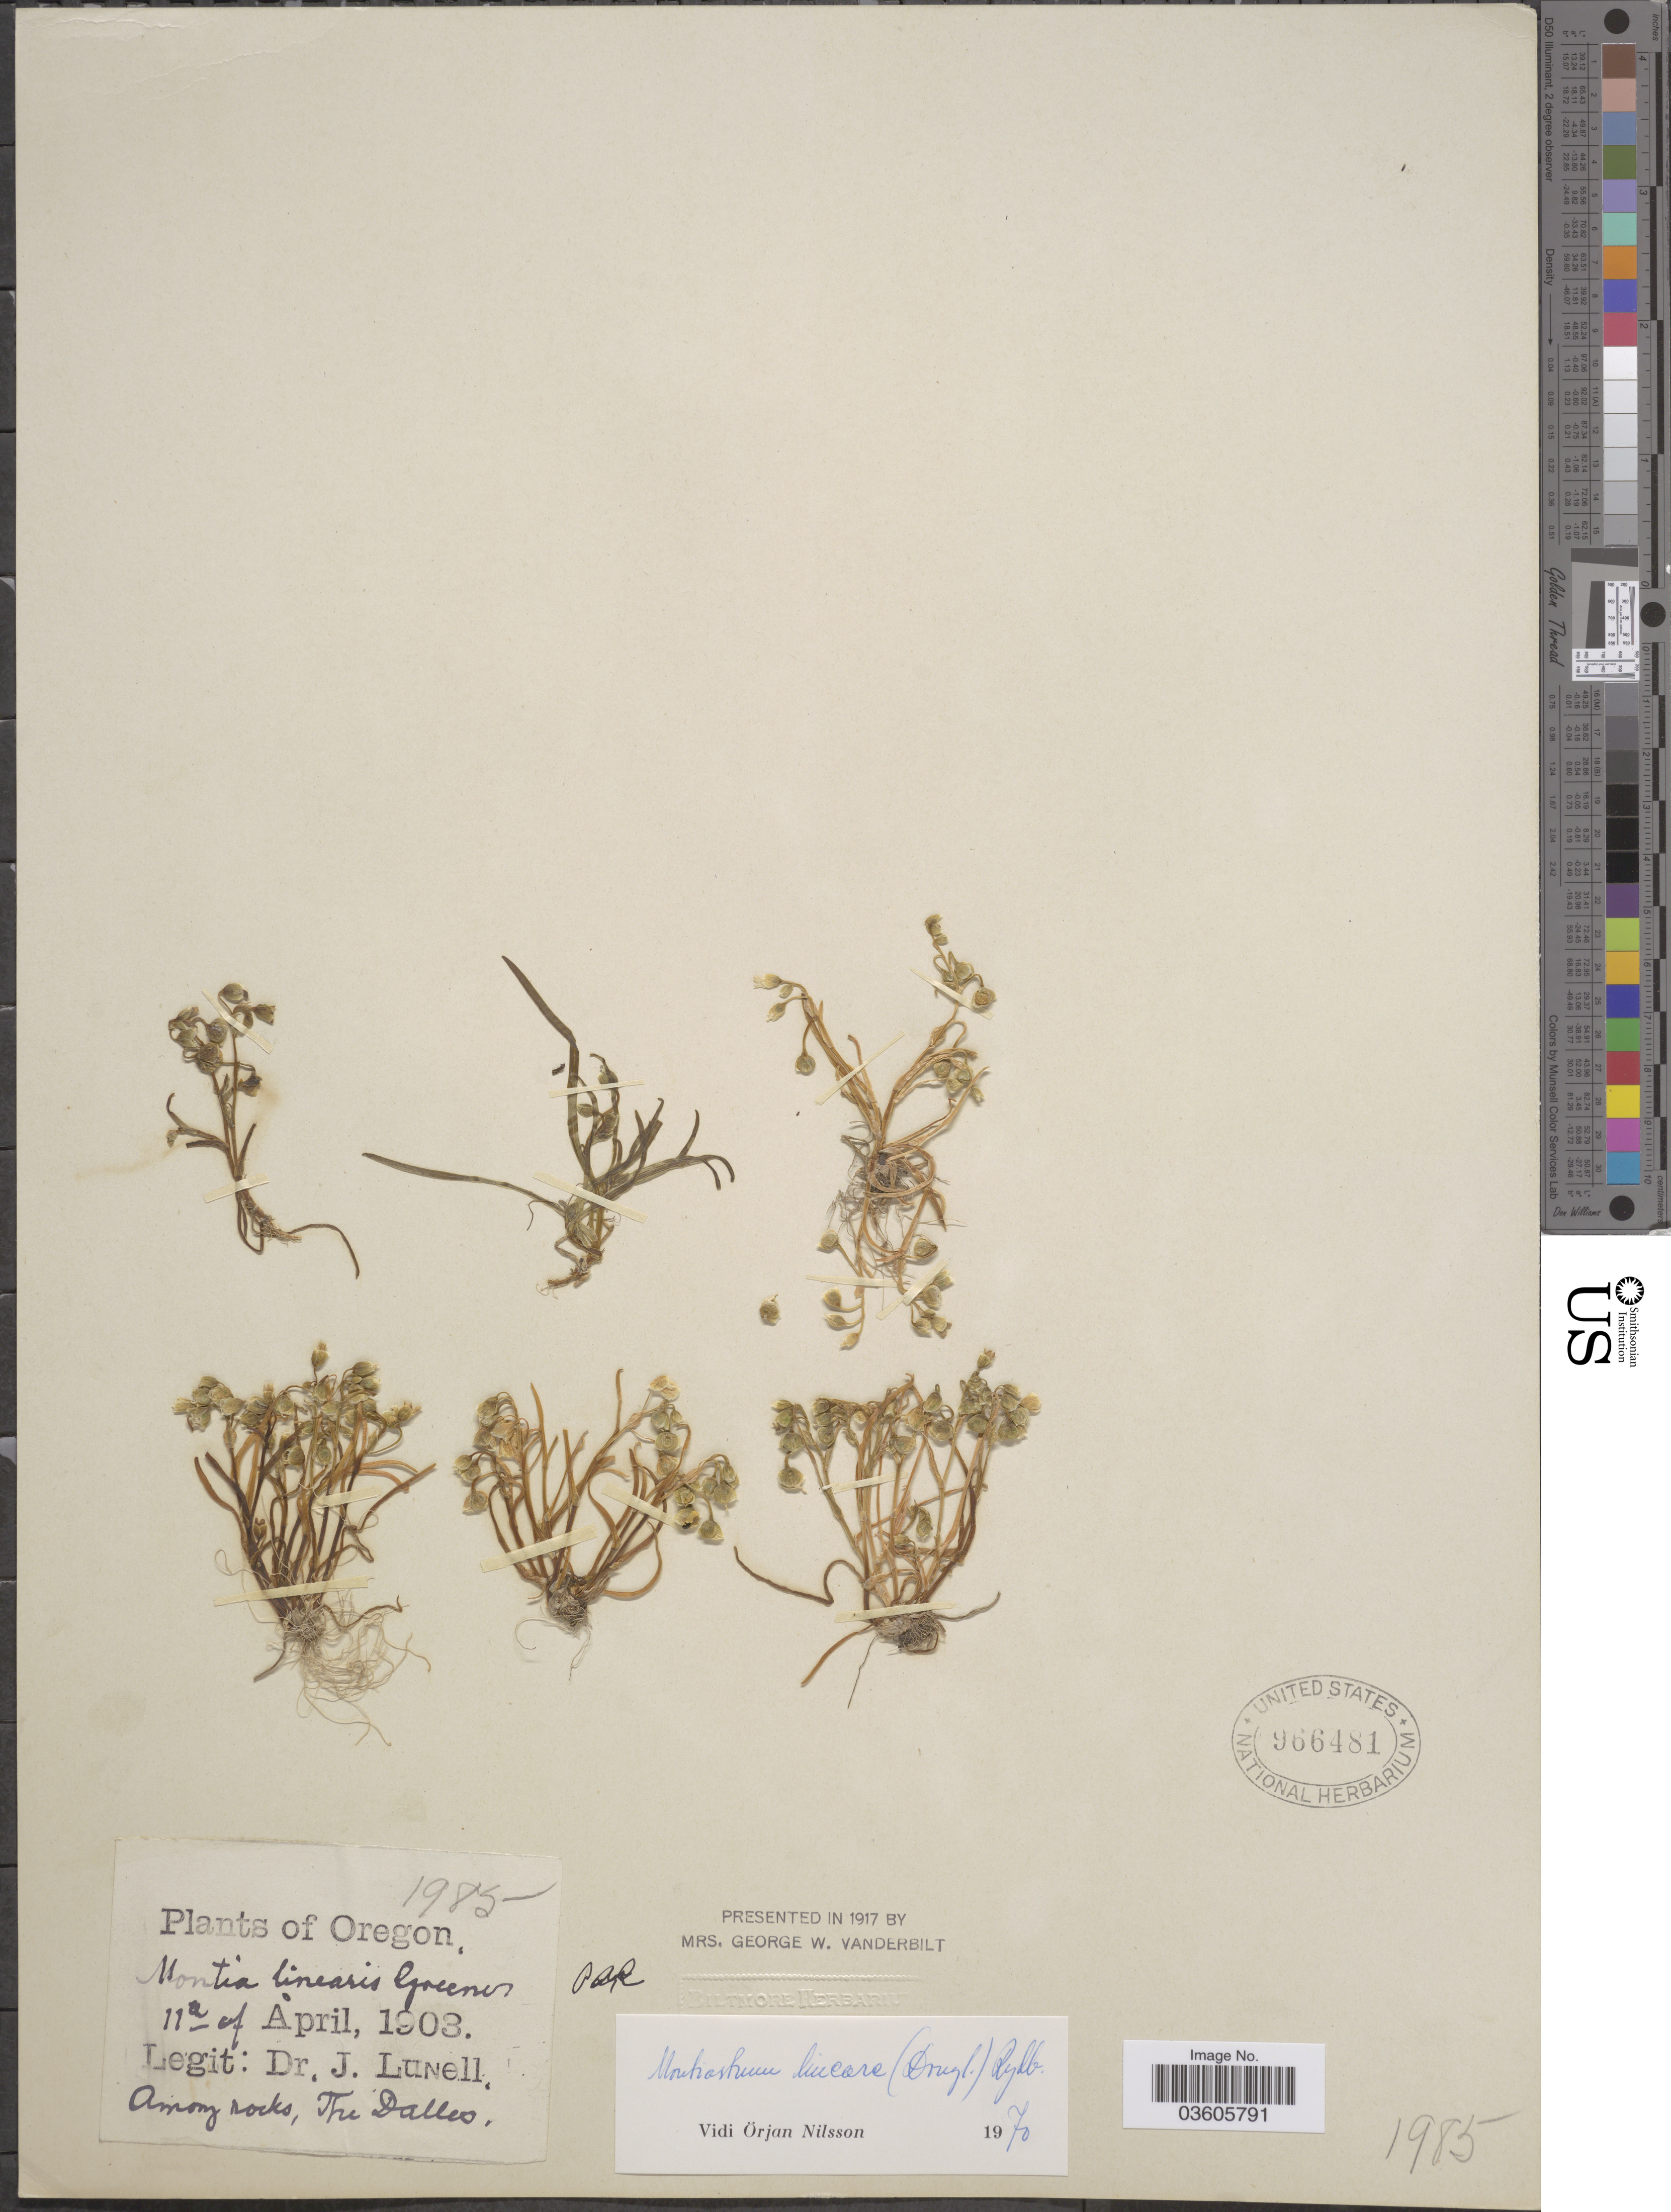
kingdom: Plantae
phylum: Tracheophyta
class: Magnoliopsida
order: Caryophyllales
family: Montiaceae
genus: Montia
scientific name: Montia linearis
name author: (Douglas) Greene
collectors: J. Lunell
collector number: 1985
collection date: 1903-04-11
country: United States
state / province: Oregon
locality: The Dalles.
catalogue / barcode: US 966481